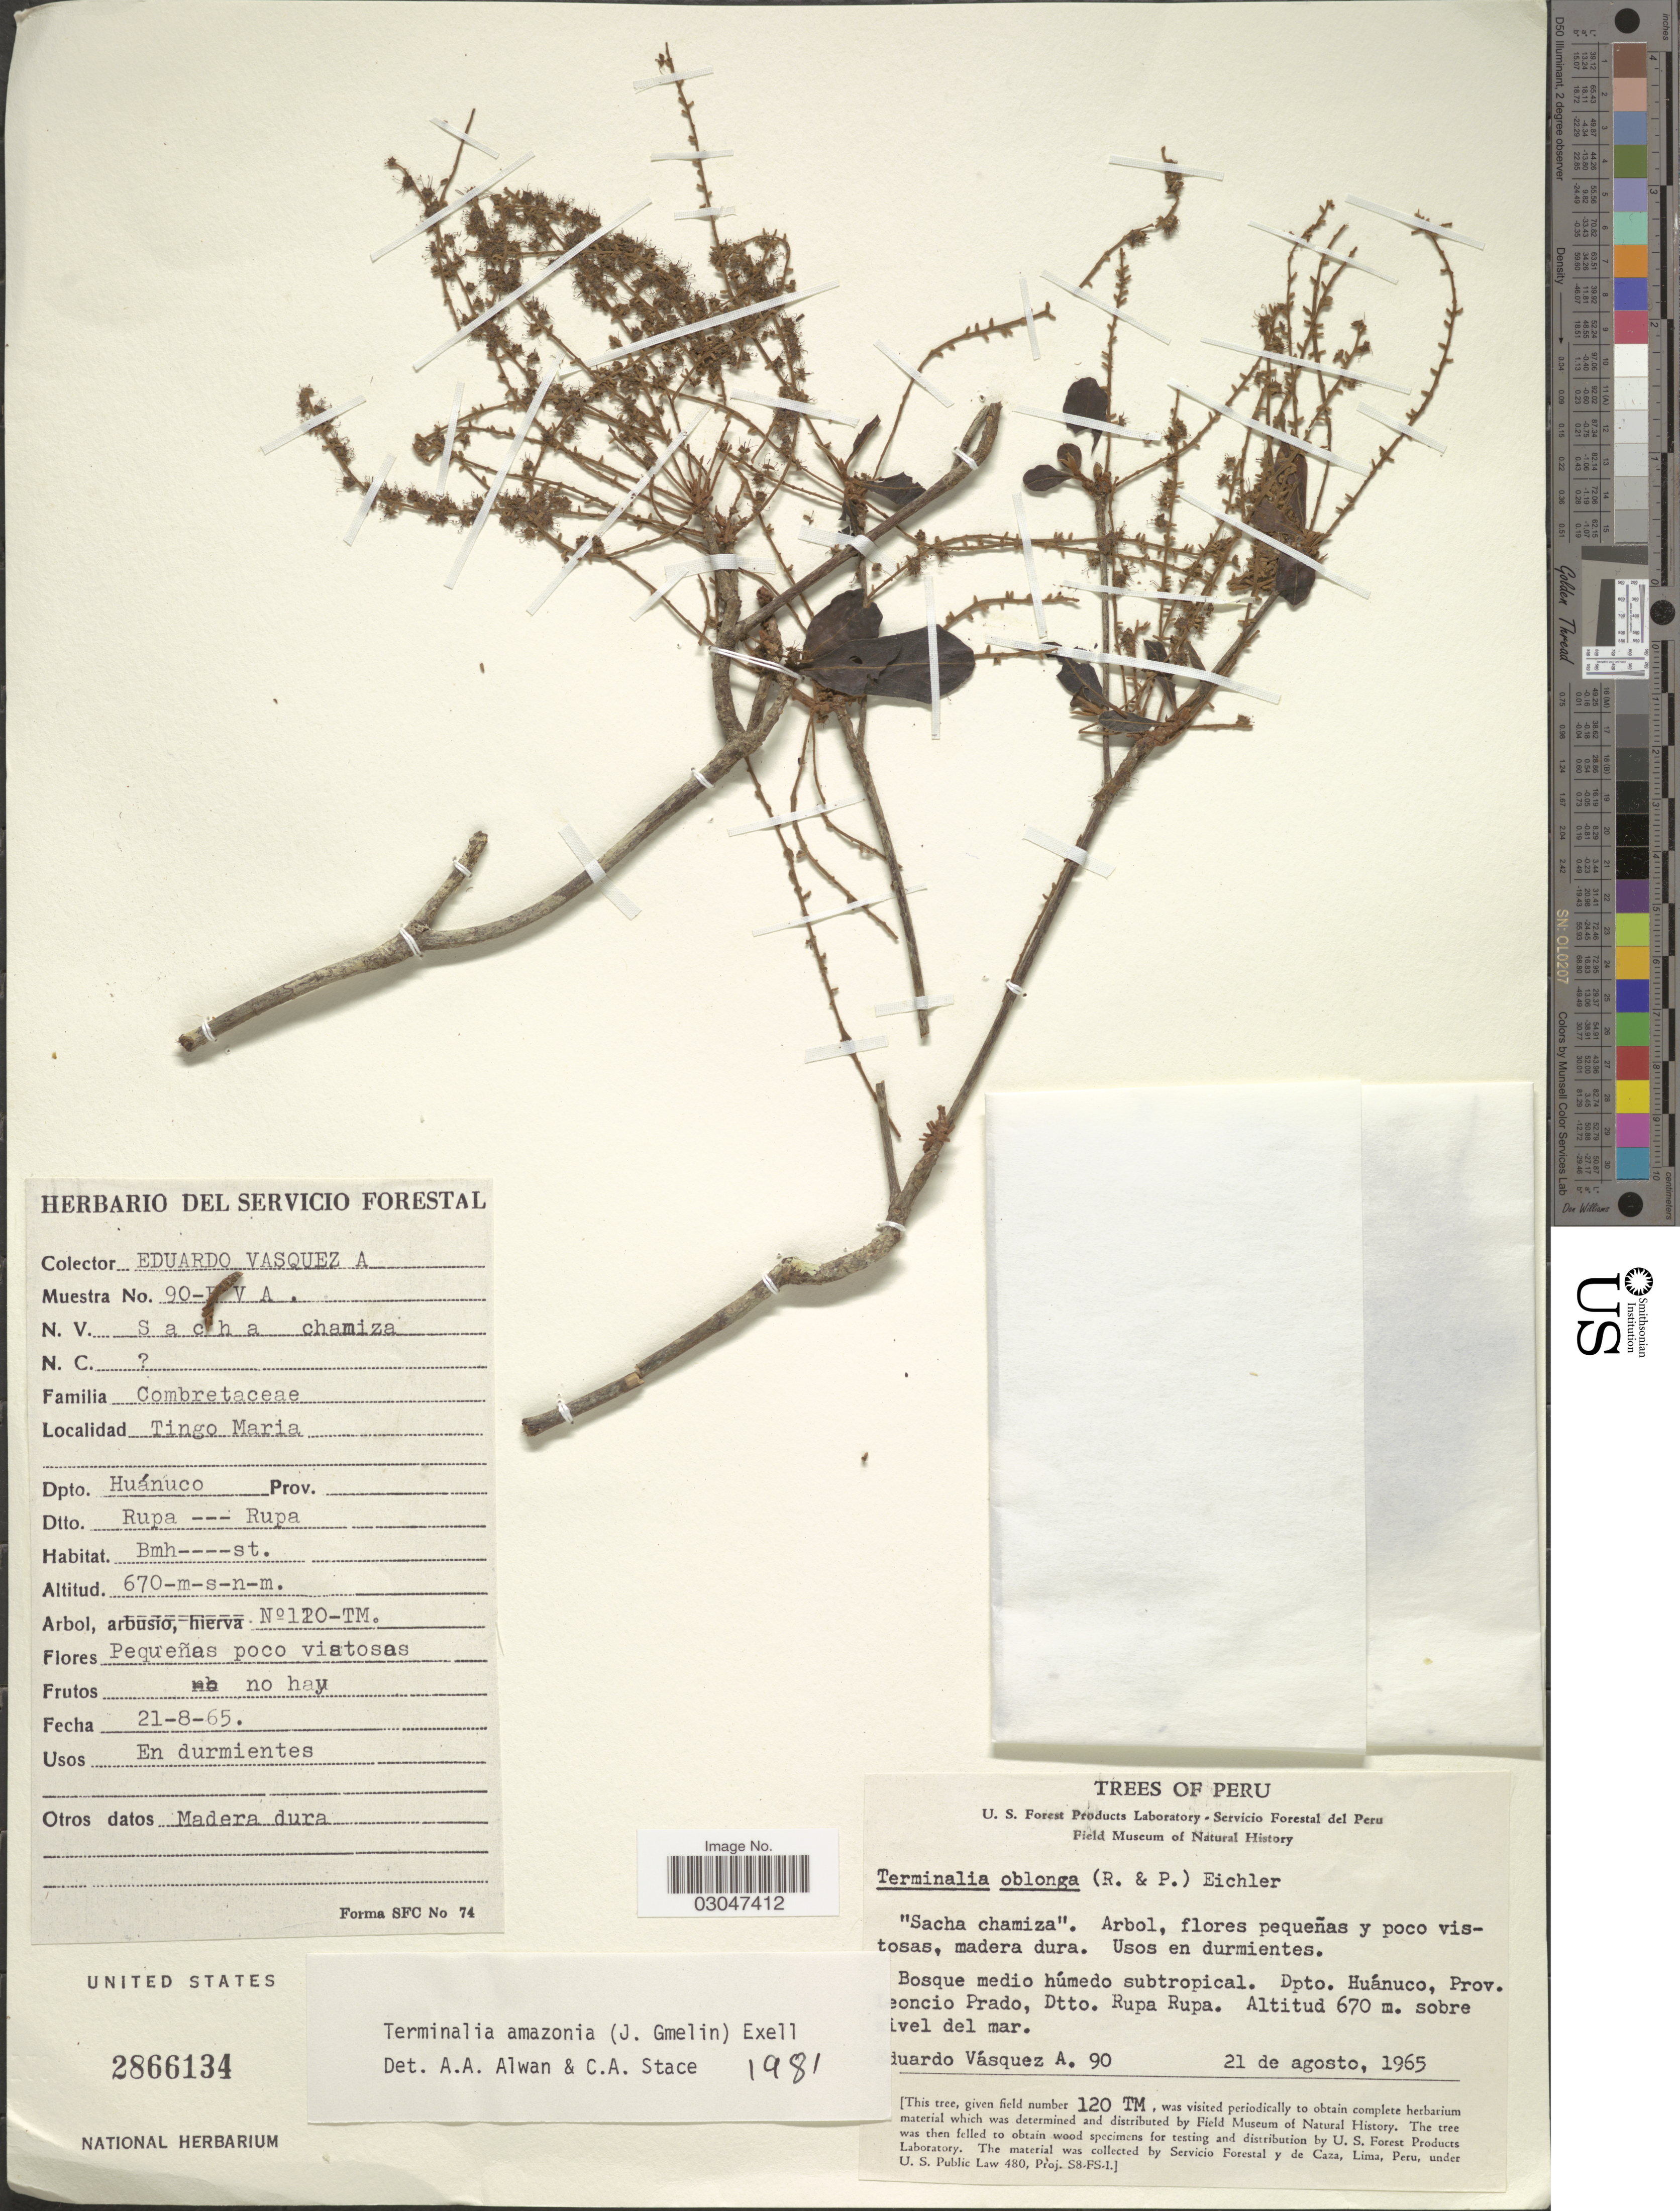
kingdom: Plantae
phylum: Tracheophyta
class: Magnoliopsida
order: Myrtales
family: Combretaceae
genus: Terminalia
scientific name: Terminalia amazonia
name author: (J.F. Gmel.) Exell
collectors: E. Vasquez A.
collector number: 90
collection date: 1965-08-21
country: Peru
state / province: Huánuco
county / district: Leoncio Prado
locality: Tingo Maria, Dpto. Huánuco, Dtto. Rupa --- Rupa.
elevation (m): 670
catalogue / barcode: US 2866134